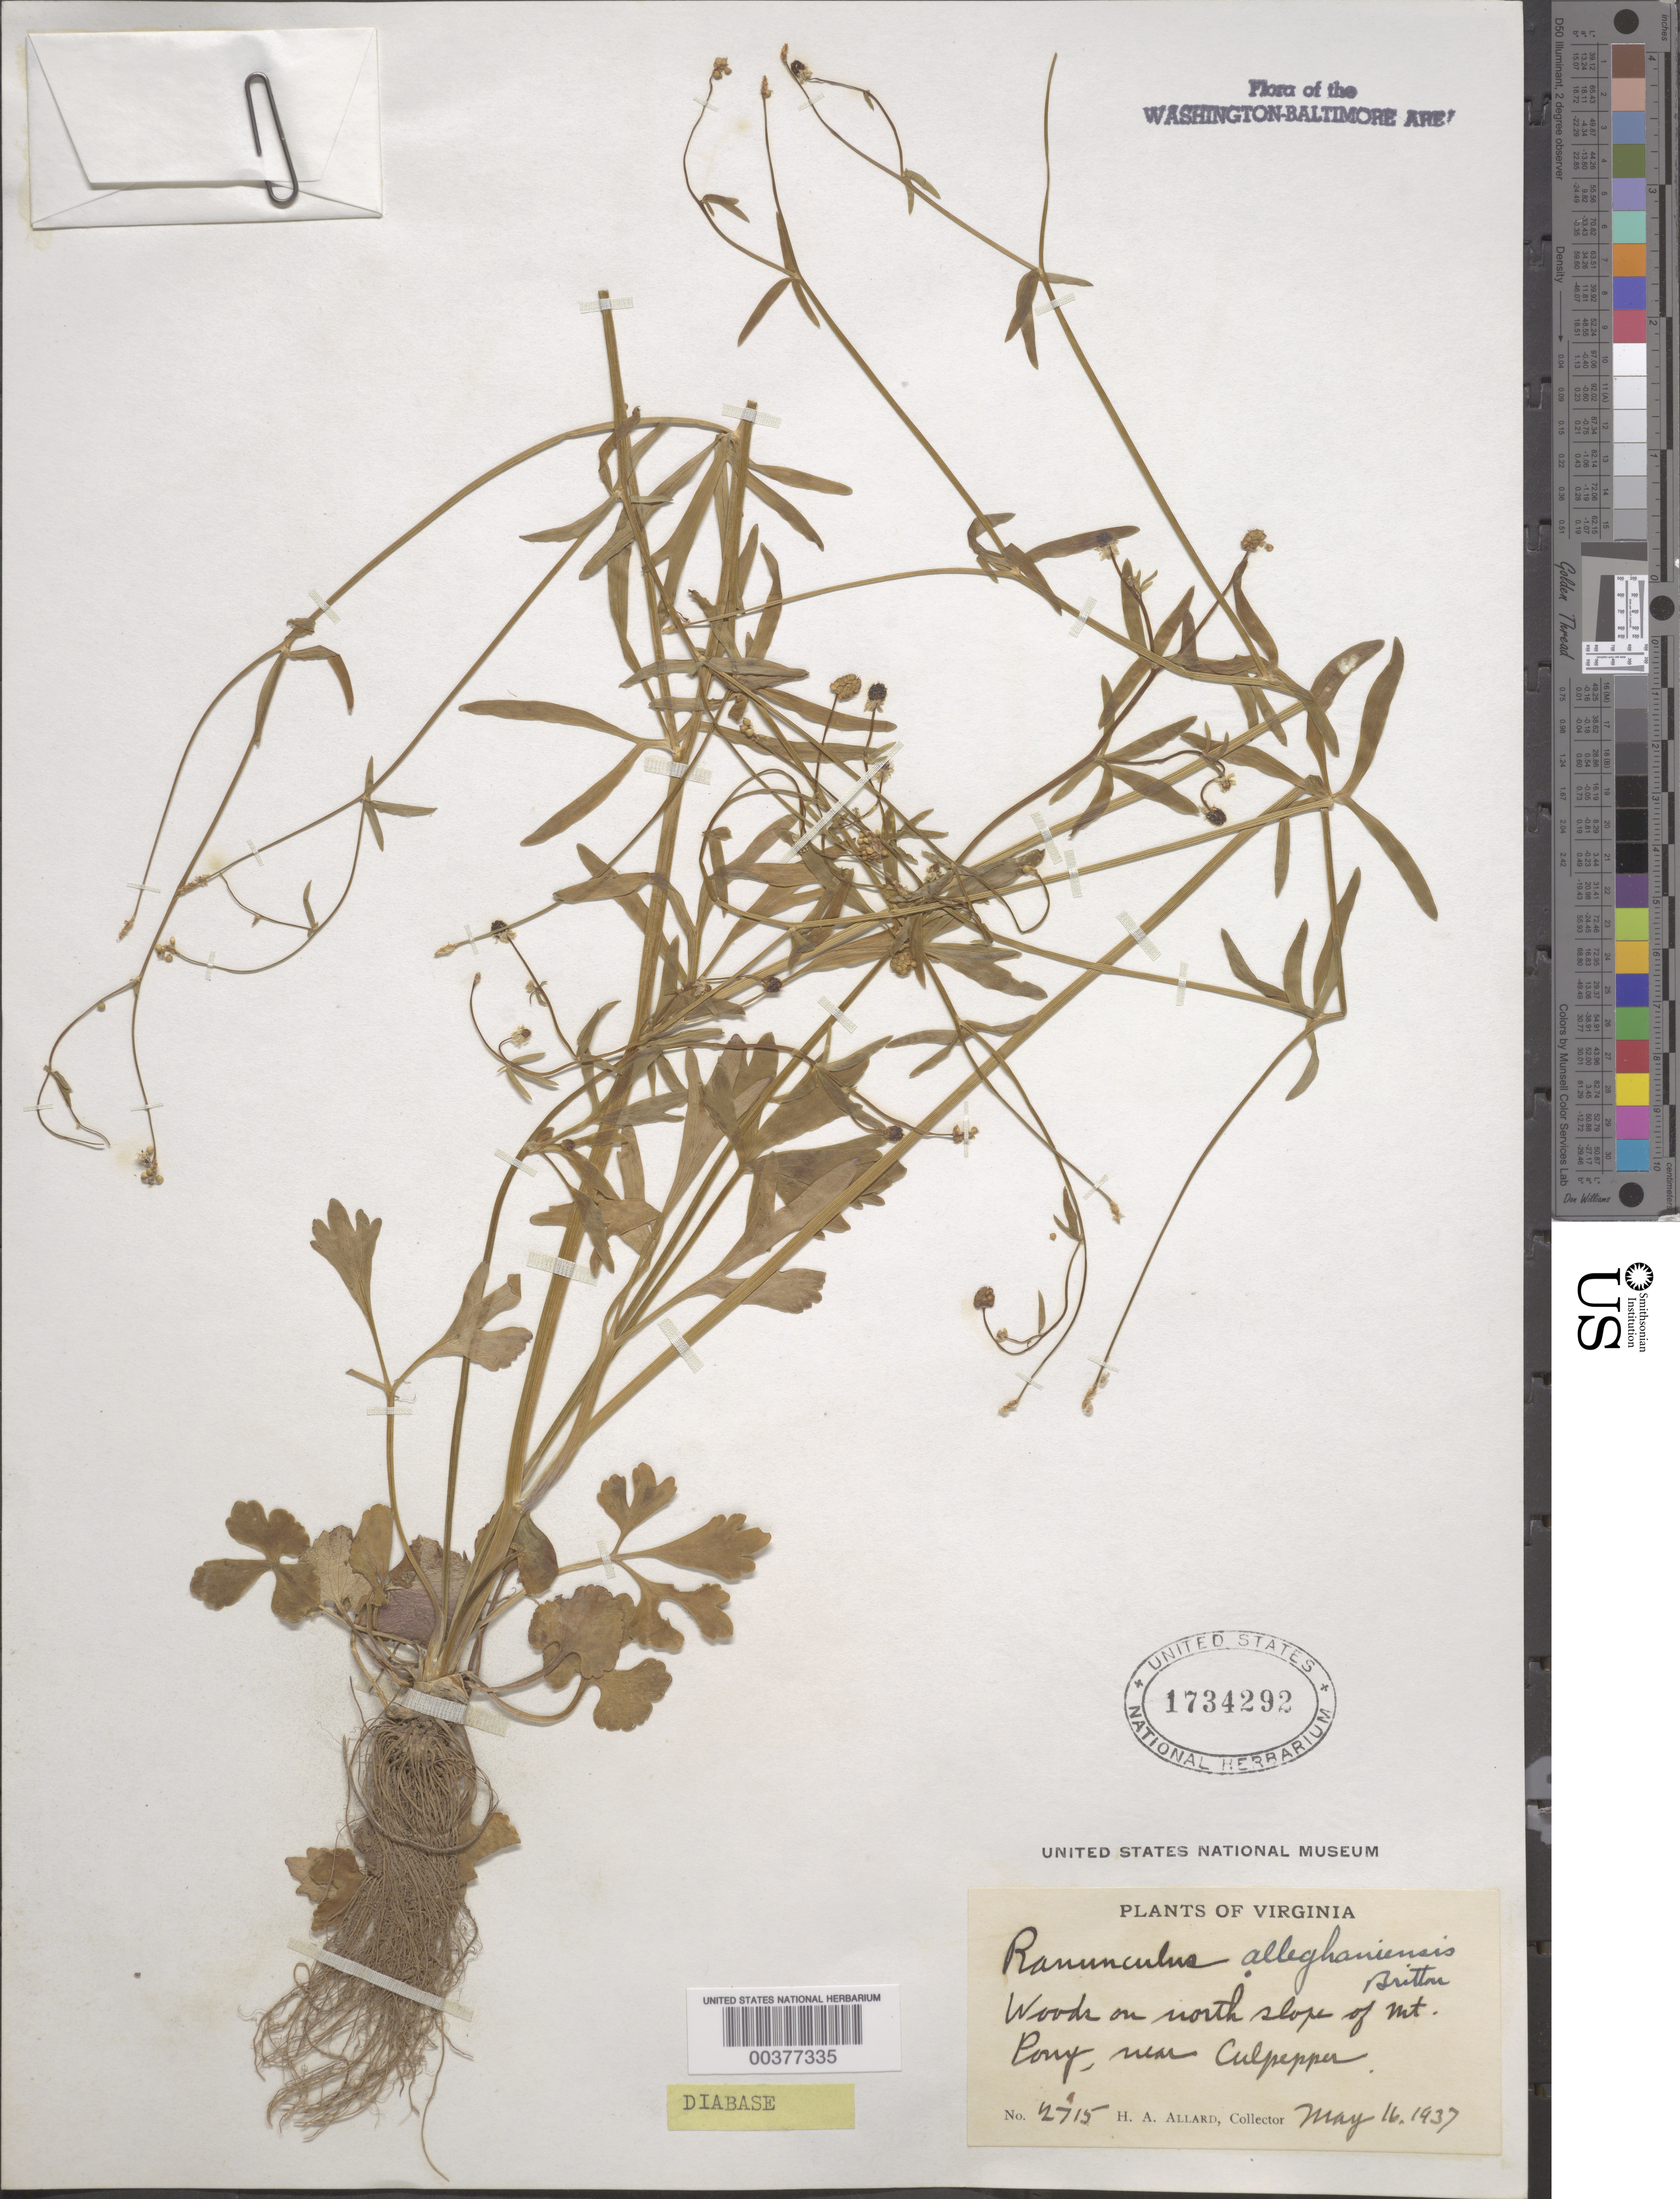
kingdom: Plantae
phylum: Tracheophyta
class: Magnoliopsida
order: Ranunculales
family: Ranunculaceae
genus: Ranunculus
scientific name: Ranunculus allegheniensis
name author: Britton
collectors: H. A. Allard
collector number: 2715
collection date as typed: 16 May 1937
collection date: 1937-05-16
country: United States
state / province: Virginia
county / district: Culpeper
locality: Mount Pony, near Culpepper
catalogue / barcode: US 1734292